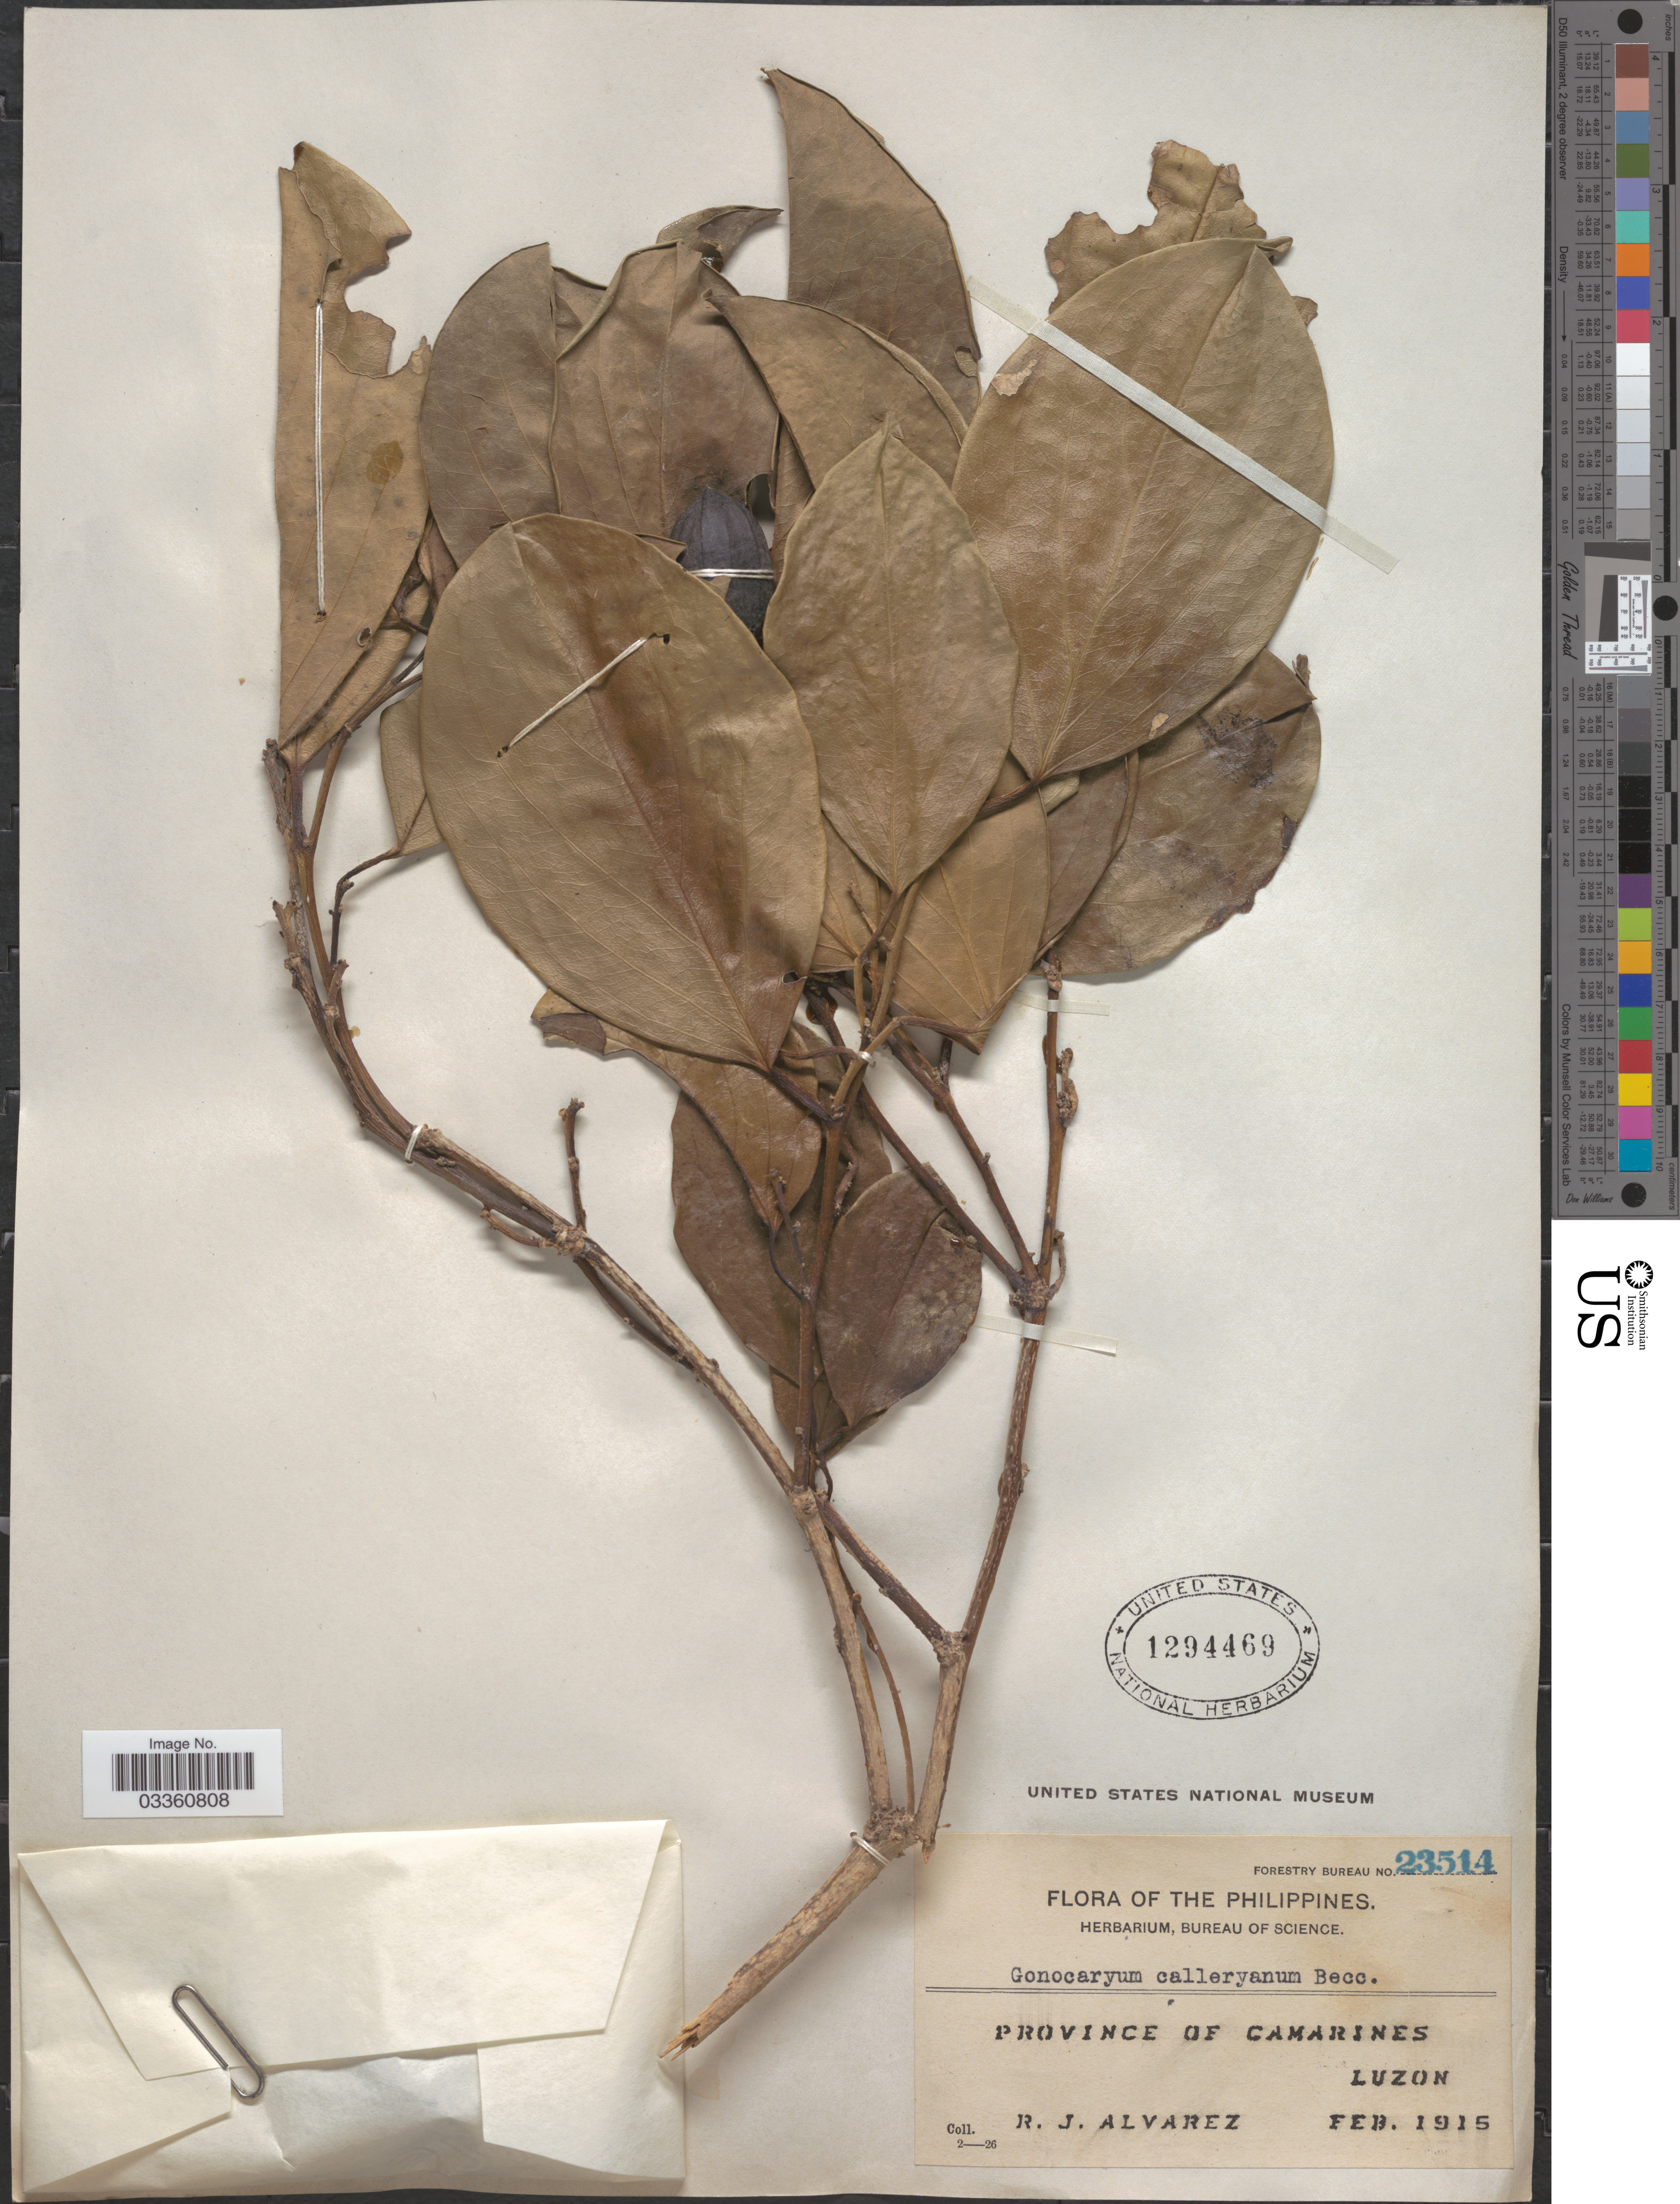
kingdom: Plantae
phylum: Tracheophyta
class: Magnoliopsida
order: Cardiopteridales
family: Cardiopteridaceae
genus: Gonocaryum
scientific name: Gonocaryum calleryanum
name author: (Baill.) Becc.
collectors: R. Alvarez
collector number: Forestry Bureau 23514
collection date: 1915-02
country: Philippines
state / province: Bicol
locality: Province of Camarines. Luzon.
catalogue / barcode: US 1294469